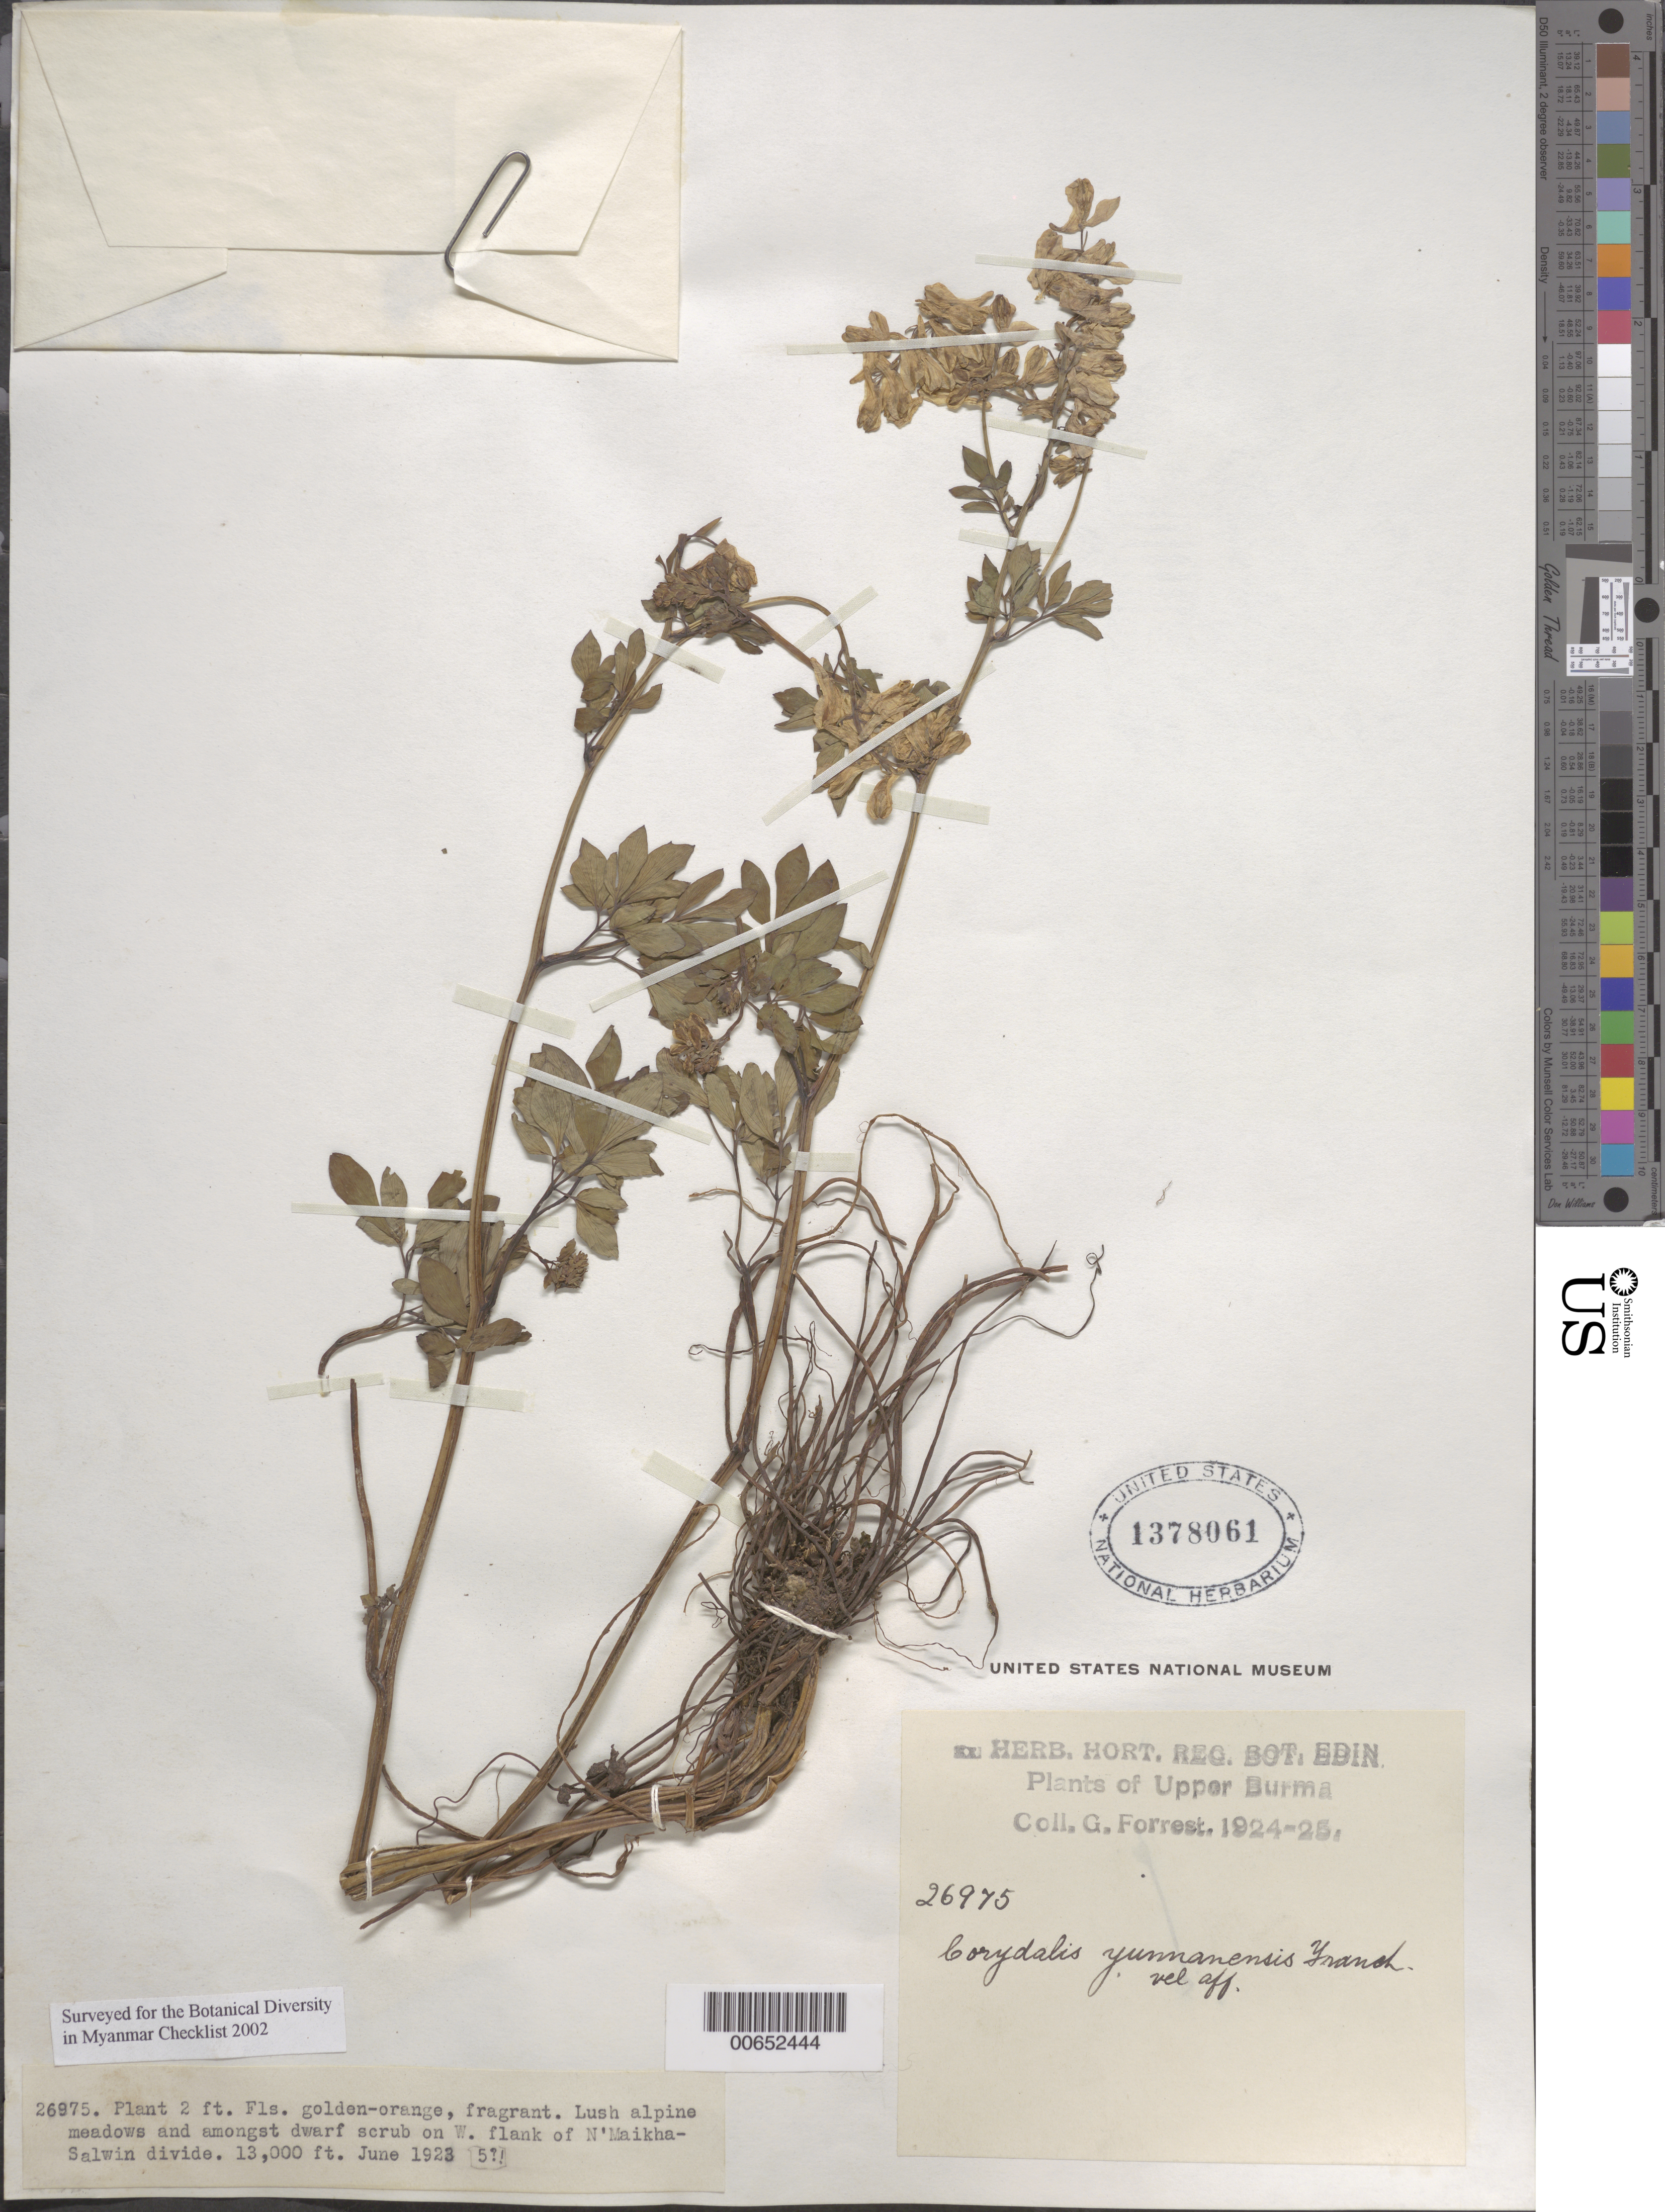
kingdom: Plantae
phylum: Tracheophyta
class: Magnoliopsida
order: Ranunculales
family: Papaveraceae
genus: Corydalis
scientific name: Corydalis yunnanensis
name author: Franch.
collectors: G. Forrest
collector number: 26975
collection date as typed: Jun 1923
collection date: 1923-06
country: Myanmar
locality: Upper Burma, W flank of N'Maikha-Salwin Divide.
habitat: Amongst dwarf scrubs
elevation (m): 3962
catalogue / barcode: US 1378061